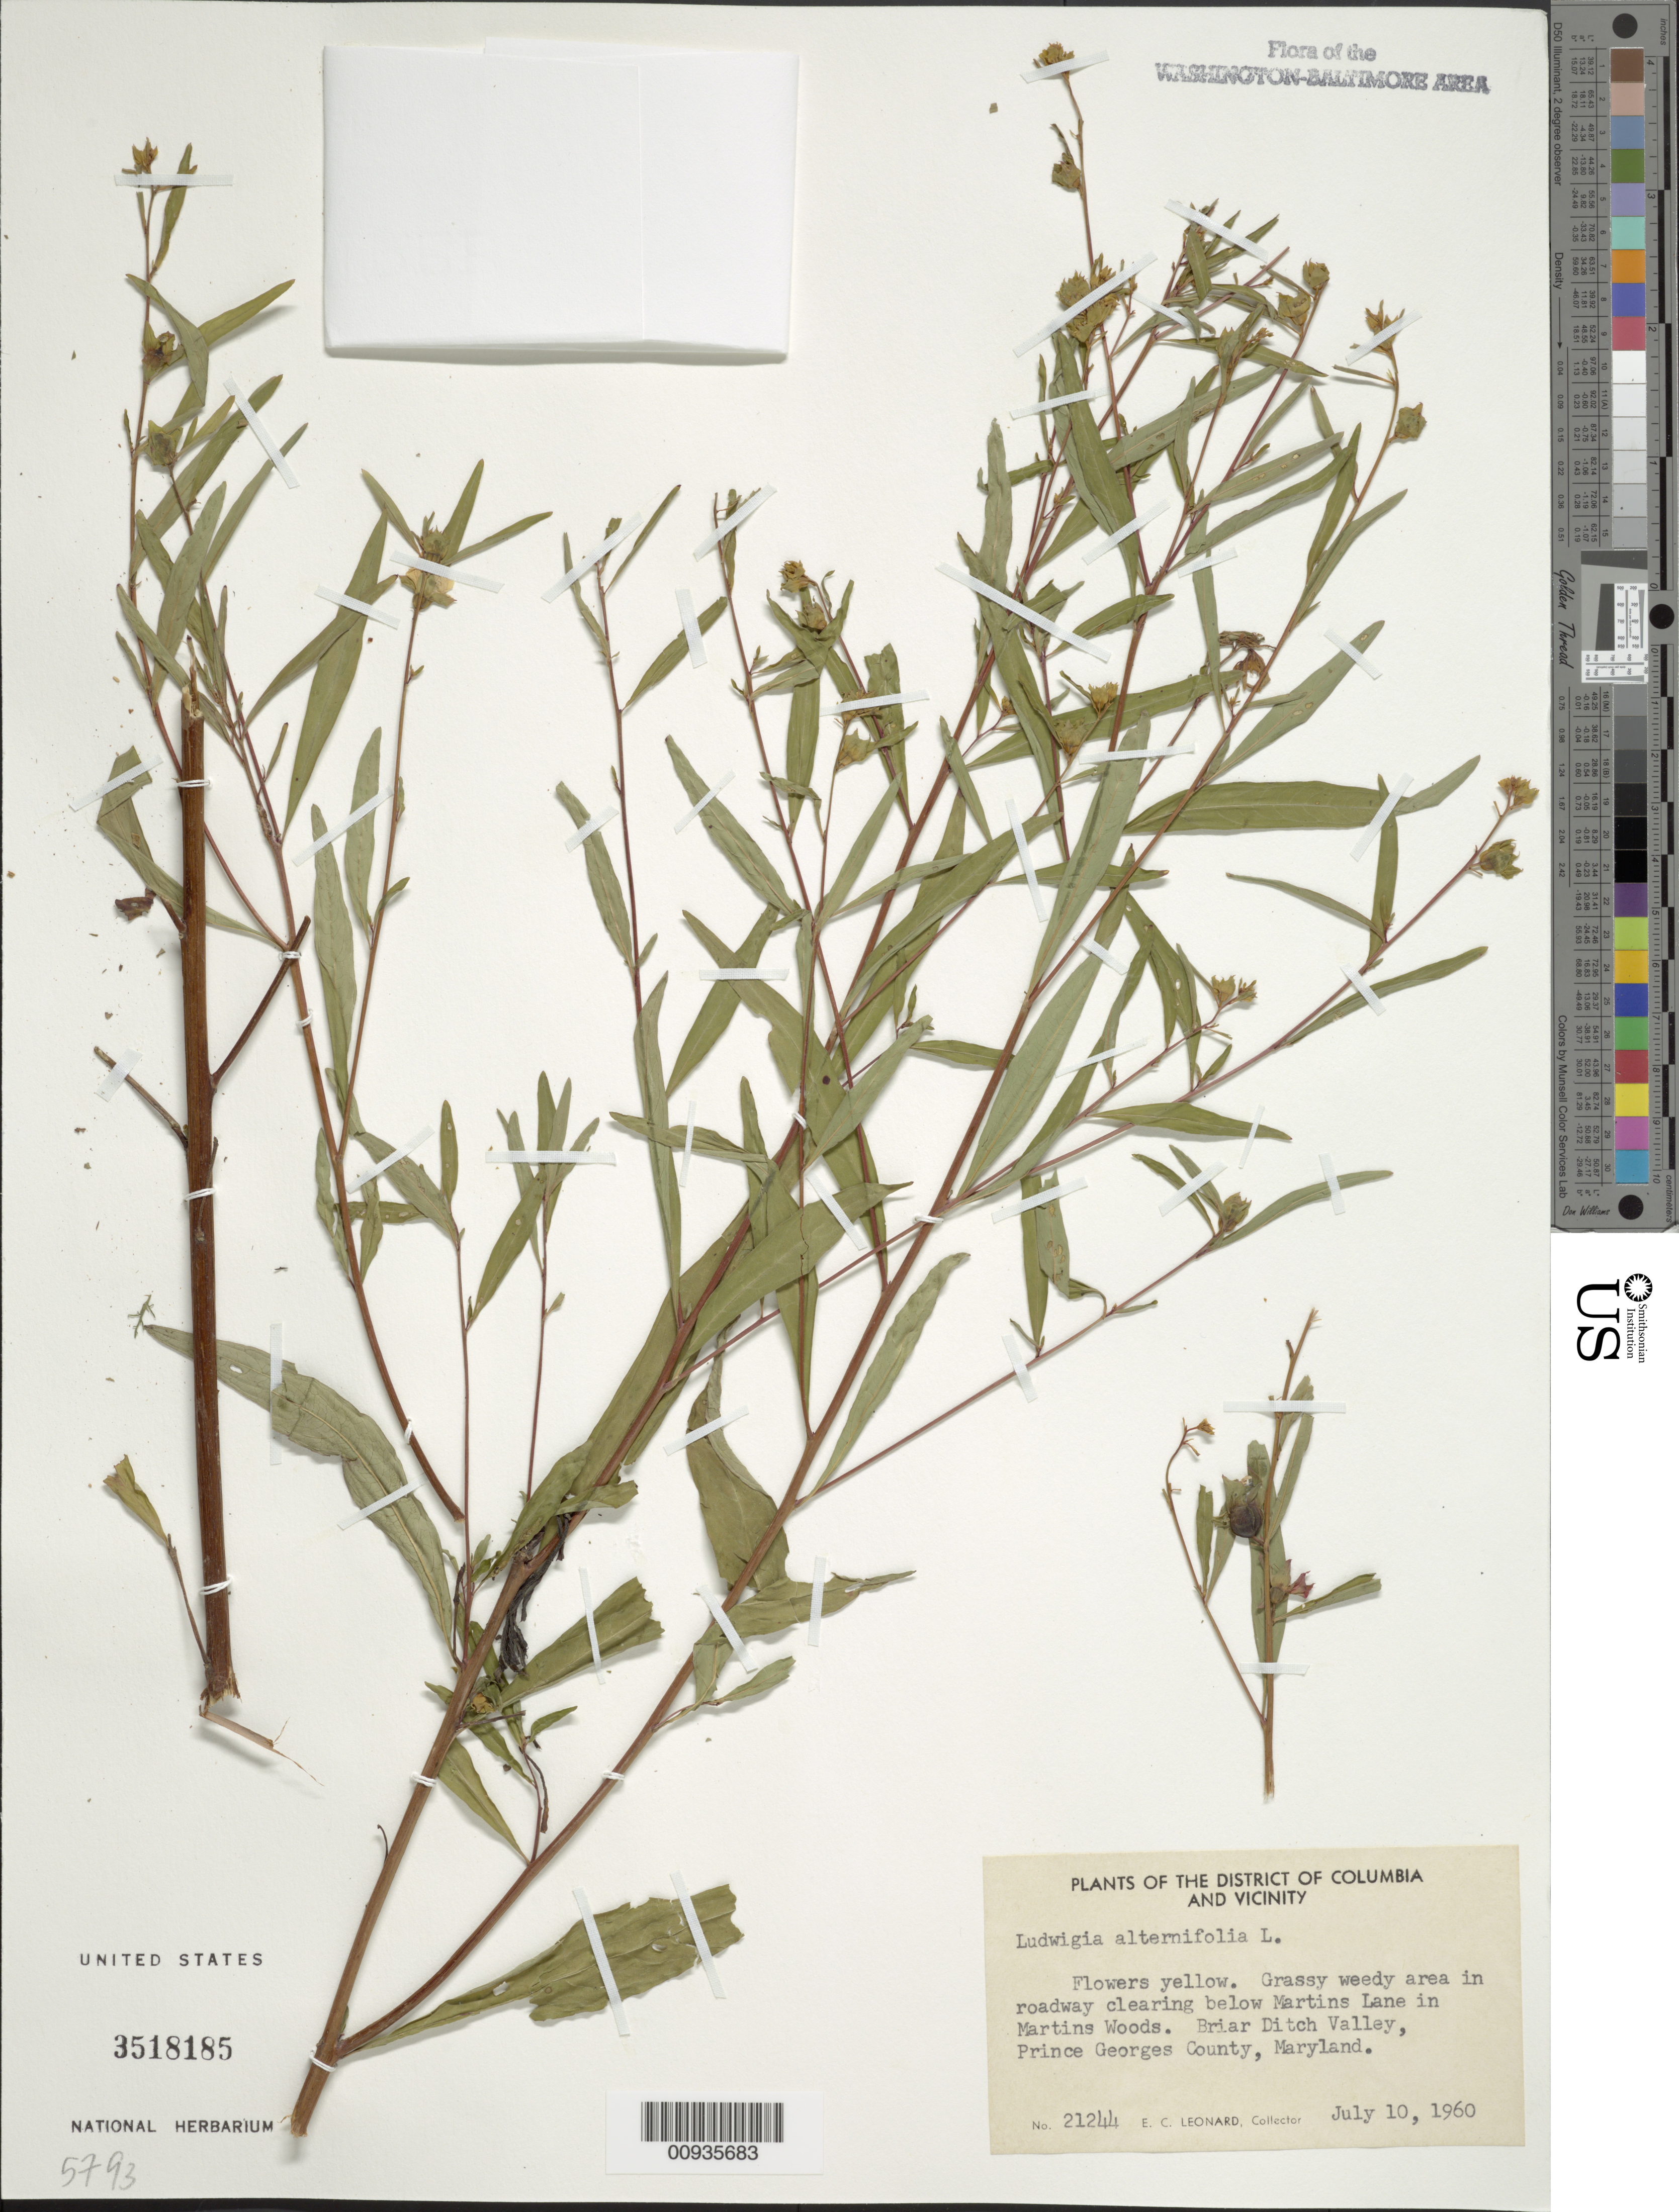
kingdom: Plantae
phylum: Tracheophyta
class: Magnoliopsida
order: Myrtales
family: Onagraceae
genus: Ludwigia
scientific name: Ludwigia alternifolia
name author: L.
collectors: E. C. Leonard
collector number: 21244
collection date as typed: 10 Jul 1960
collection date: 1960-07-10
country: United States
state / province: Maryland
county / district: Prince George's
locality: Briar Ditch Valley, Martins Lane in Martins Woods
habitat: grassy weedy area in roadway clearing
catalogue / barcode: US 3518185